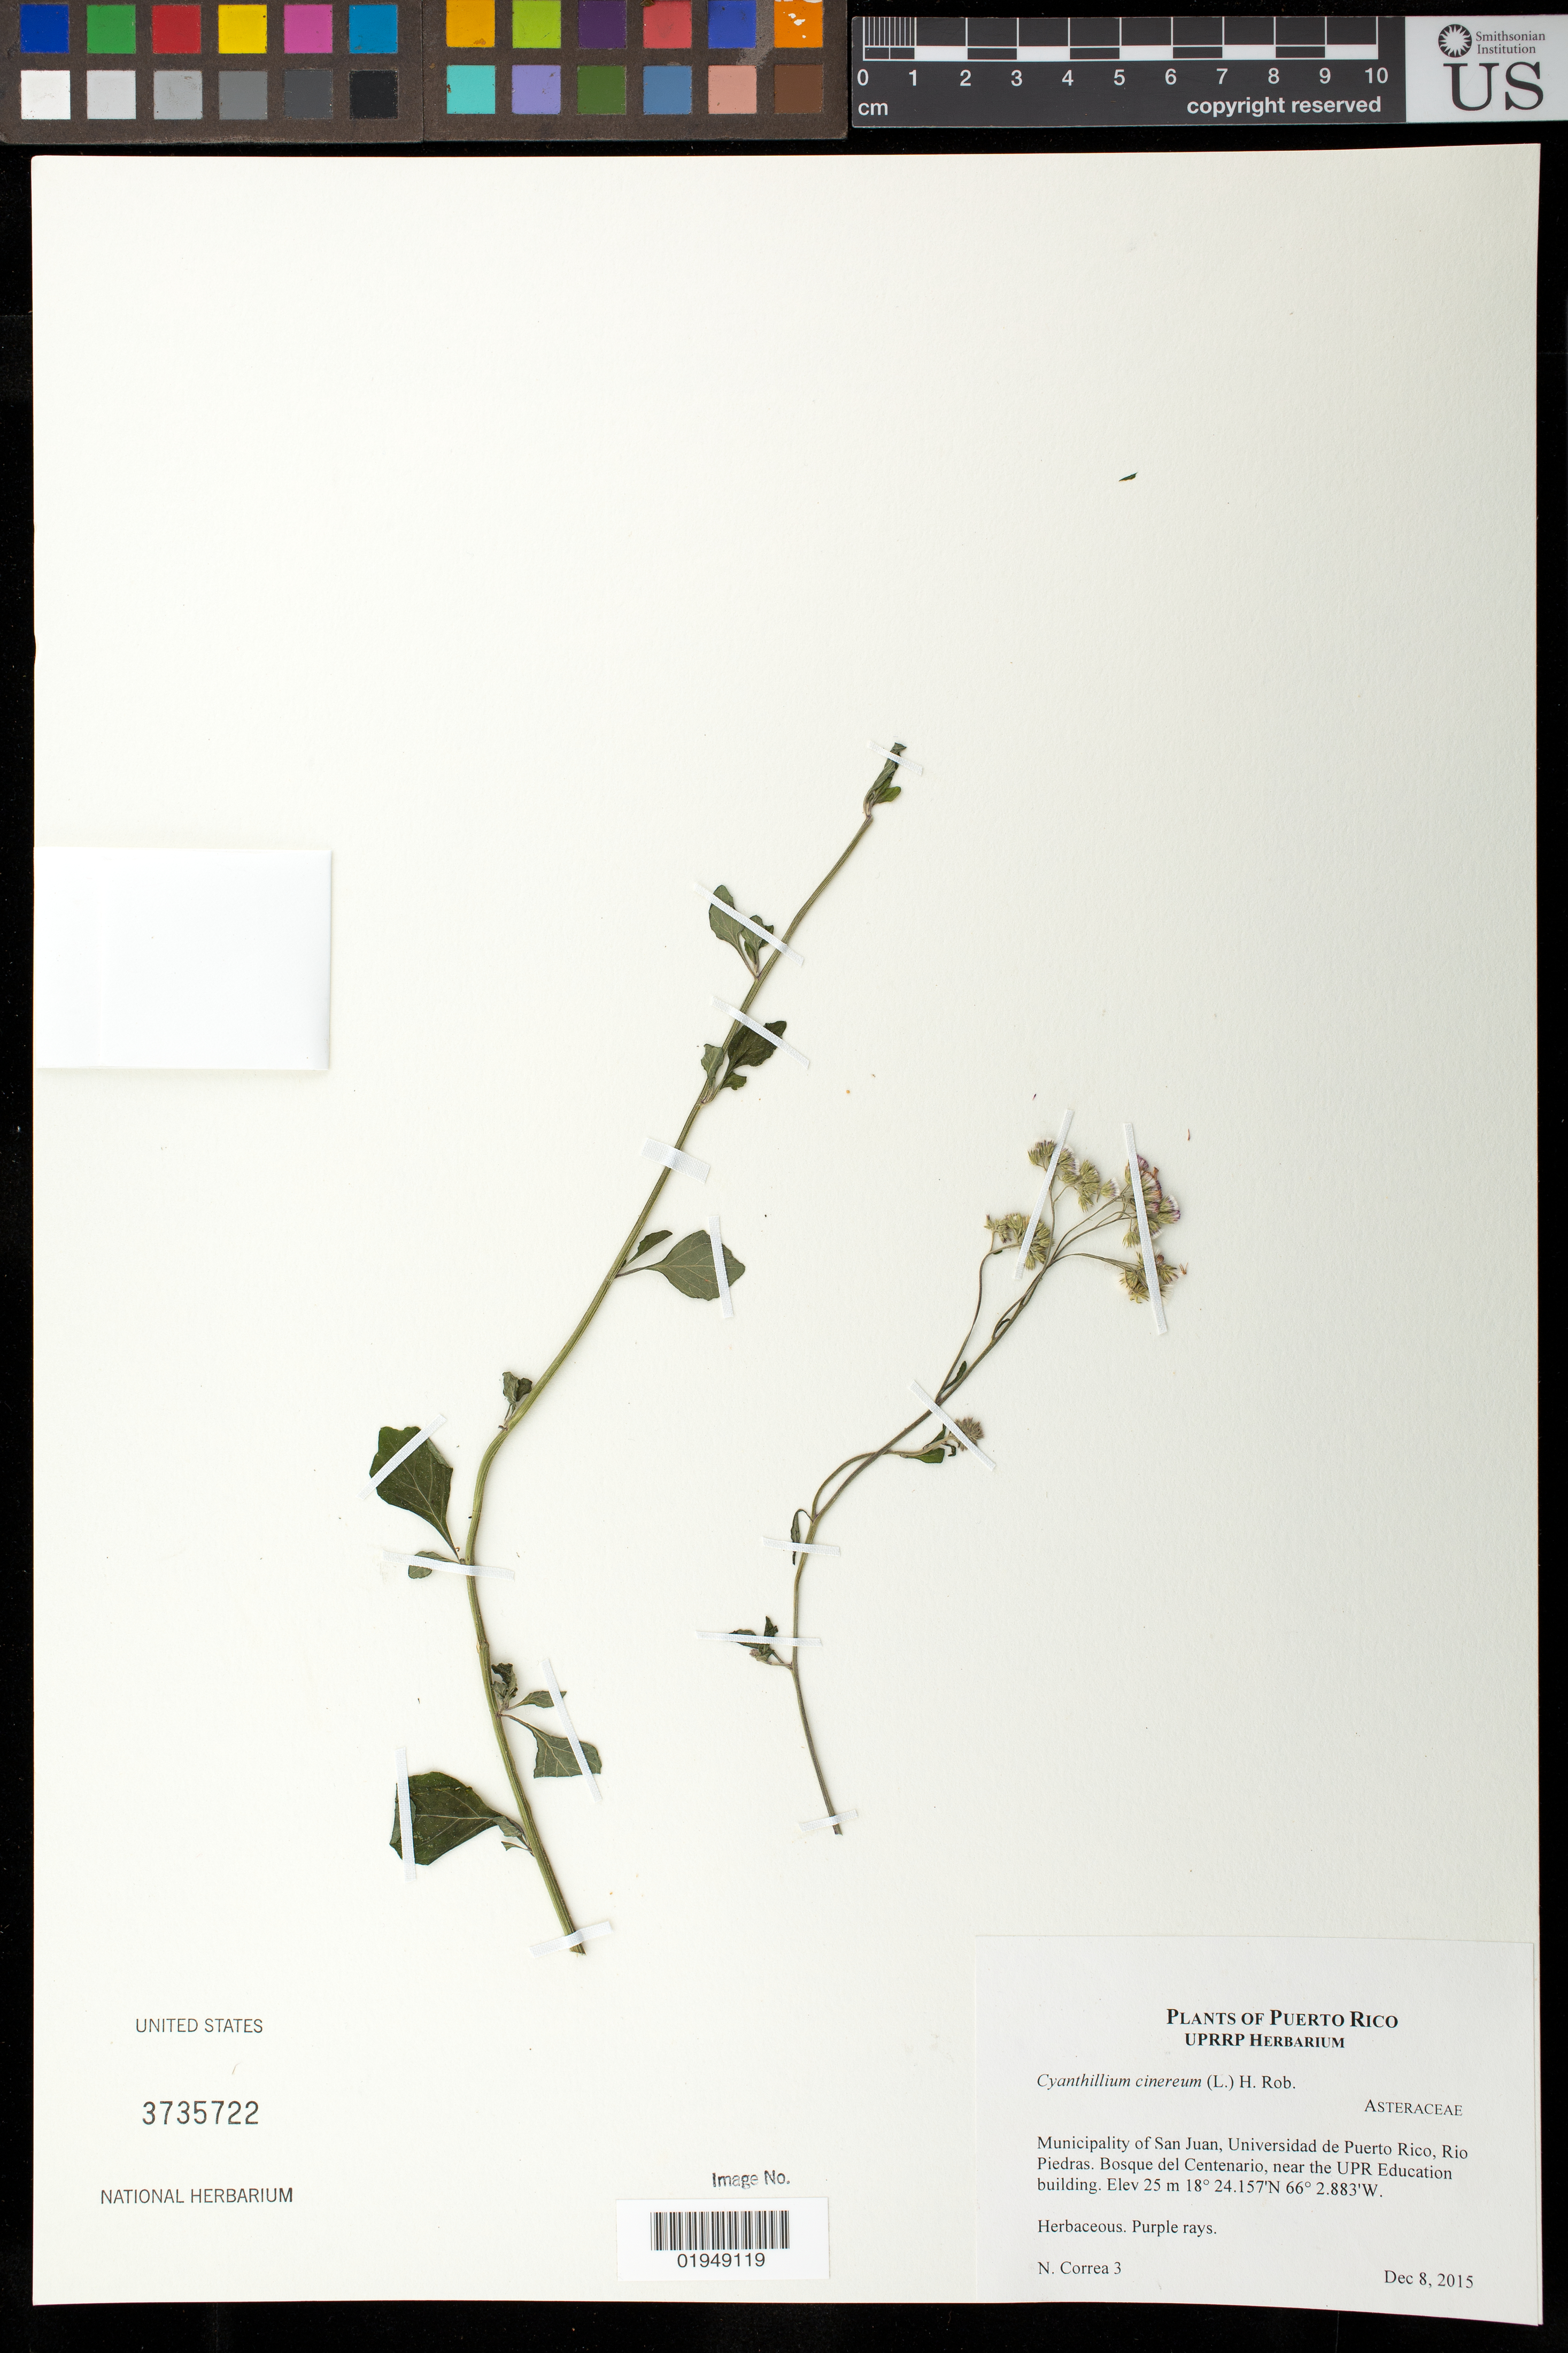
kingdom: Plantae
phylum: Tracheophyta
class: Magnoliopsida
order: Asterales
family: Asteraceae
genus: Cyanthillium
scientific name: Cyanthillium cinereum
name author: (L.) H. Rob.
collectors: N. Correa & J. D. Ackerman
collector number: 3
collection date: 2015-12-08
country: Puerto Rico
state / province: San Juan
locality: In front of the Natural Sciences building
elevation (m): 20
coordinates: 18 24.242 N, 66 2.786 W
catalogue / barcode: US 3735722